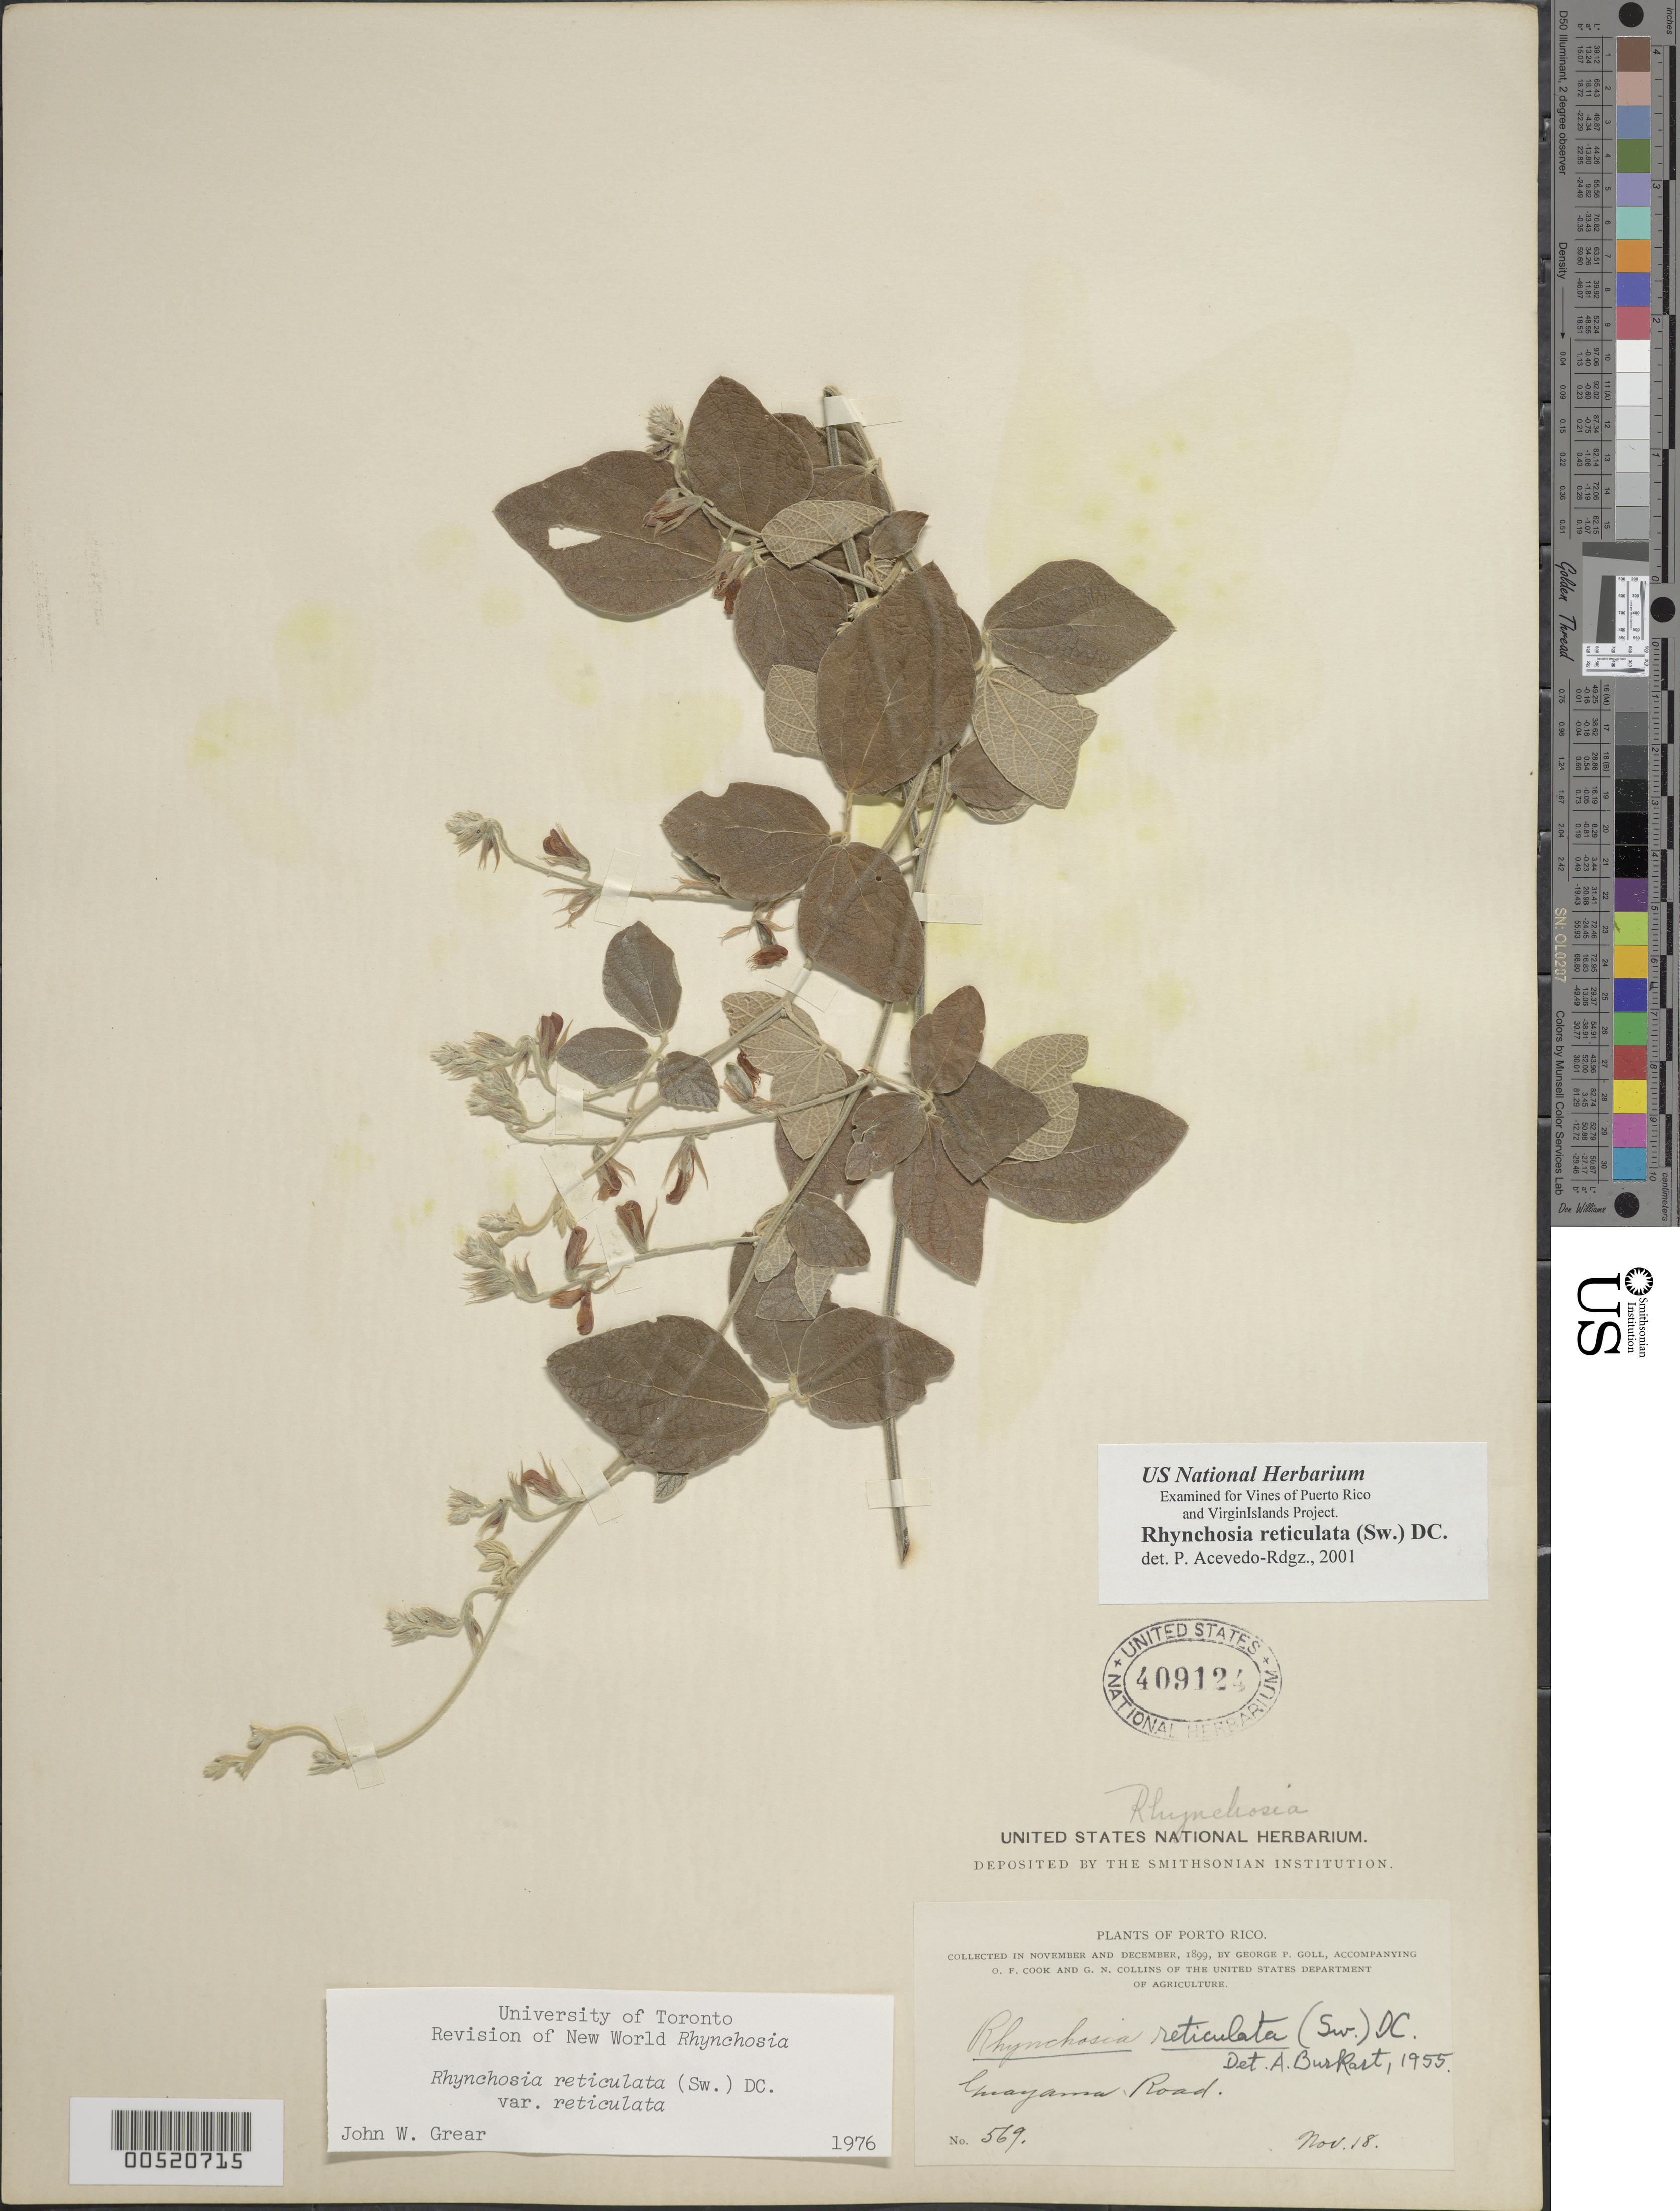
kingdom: Plantae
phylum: Tracheophyta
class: Magnoliopsida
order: Fabales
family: Fabaceae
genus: Rhynchosia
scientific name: Rhynchosia reticulata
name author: (Sw.) DC.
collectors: G. Goll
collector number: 569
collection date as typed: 18 Nov 1899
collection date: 1899-11-18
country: Puerto Rico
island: Greater Antilles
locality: Guayama Road.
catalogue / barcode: US 409124